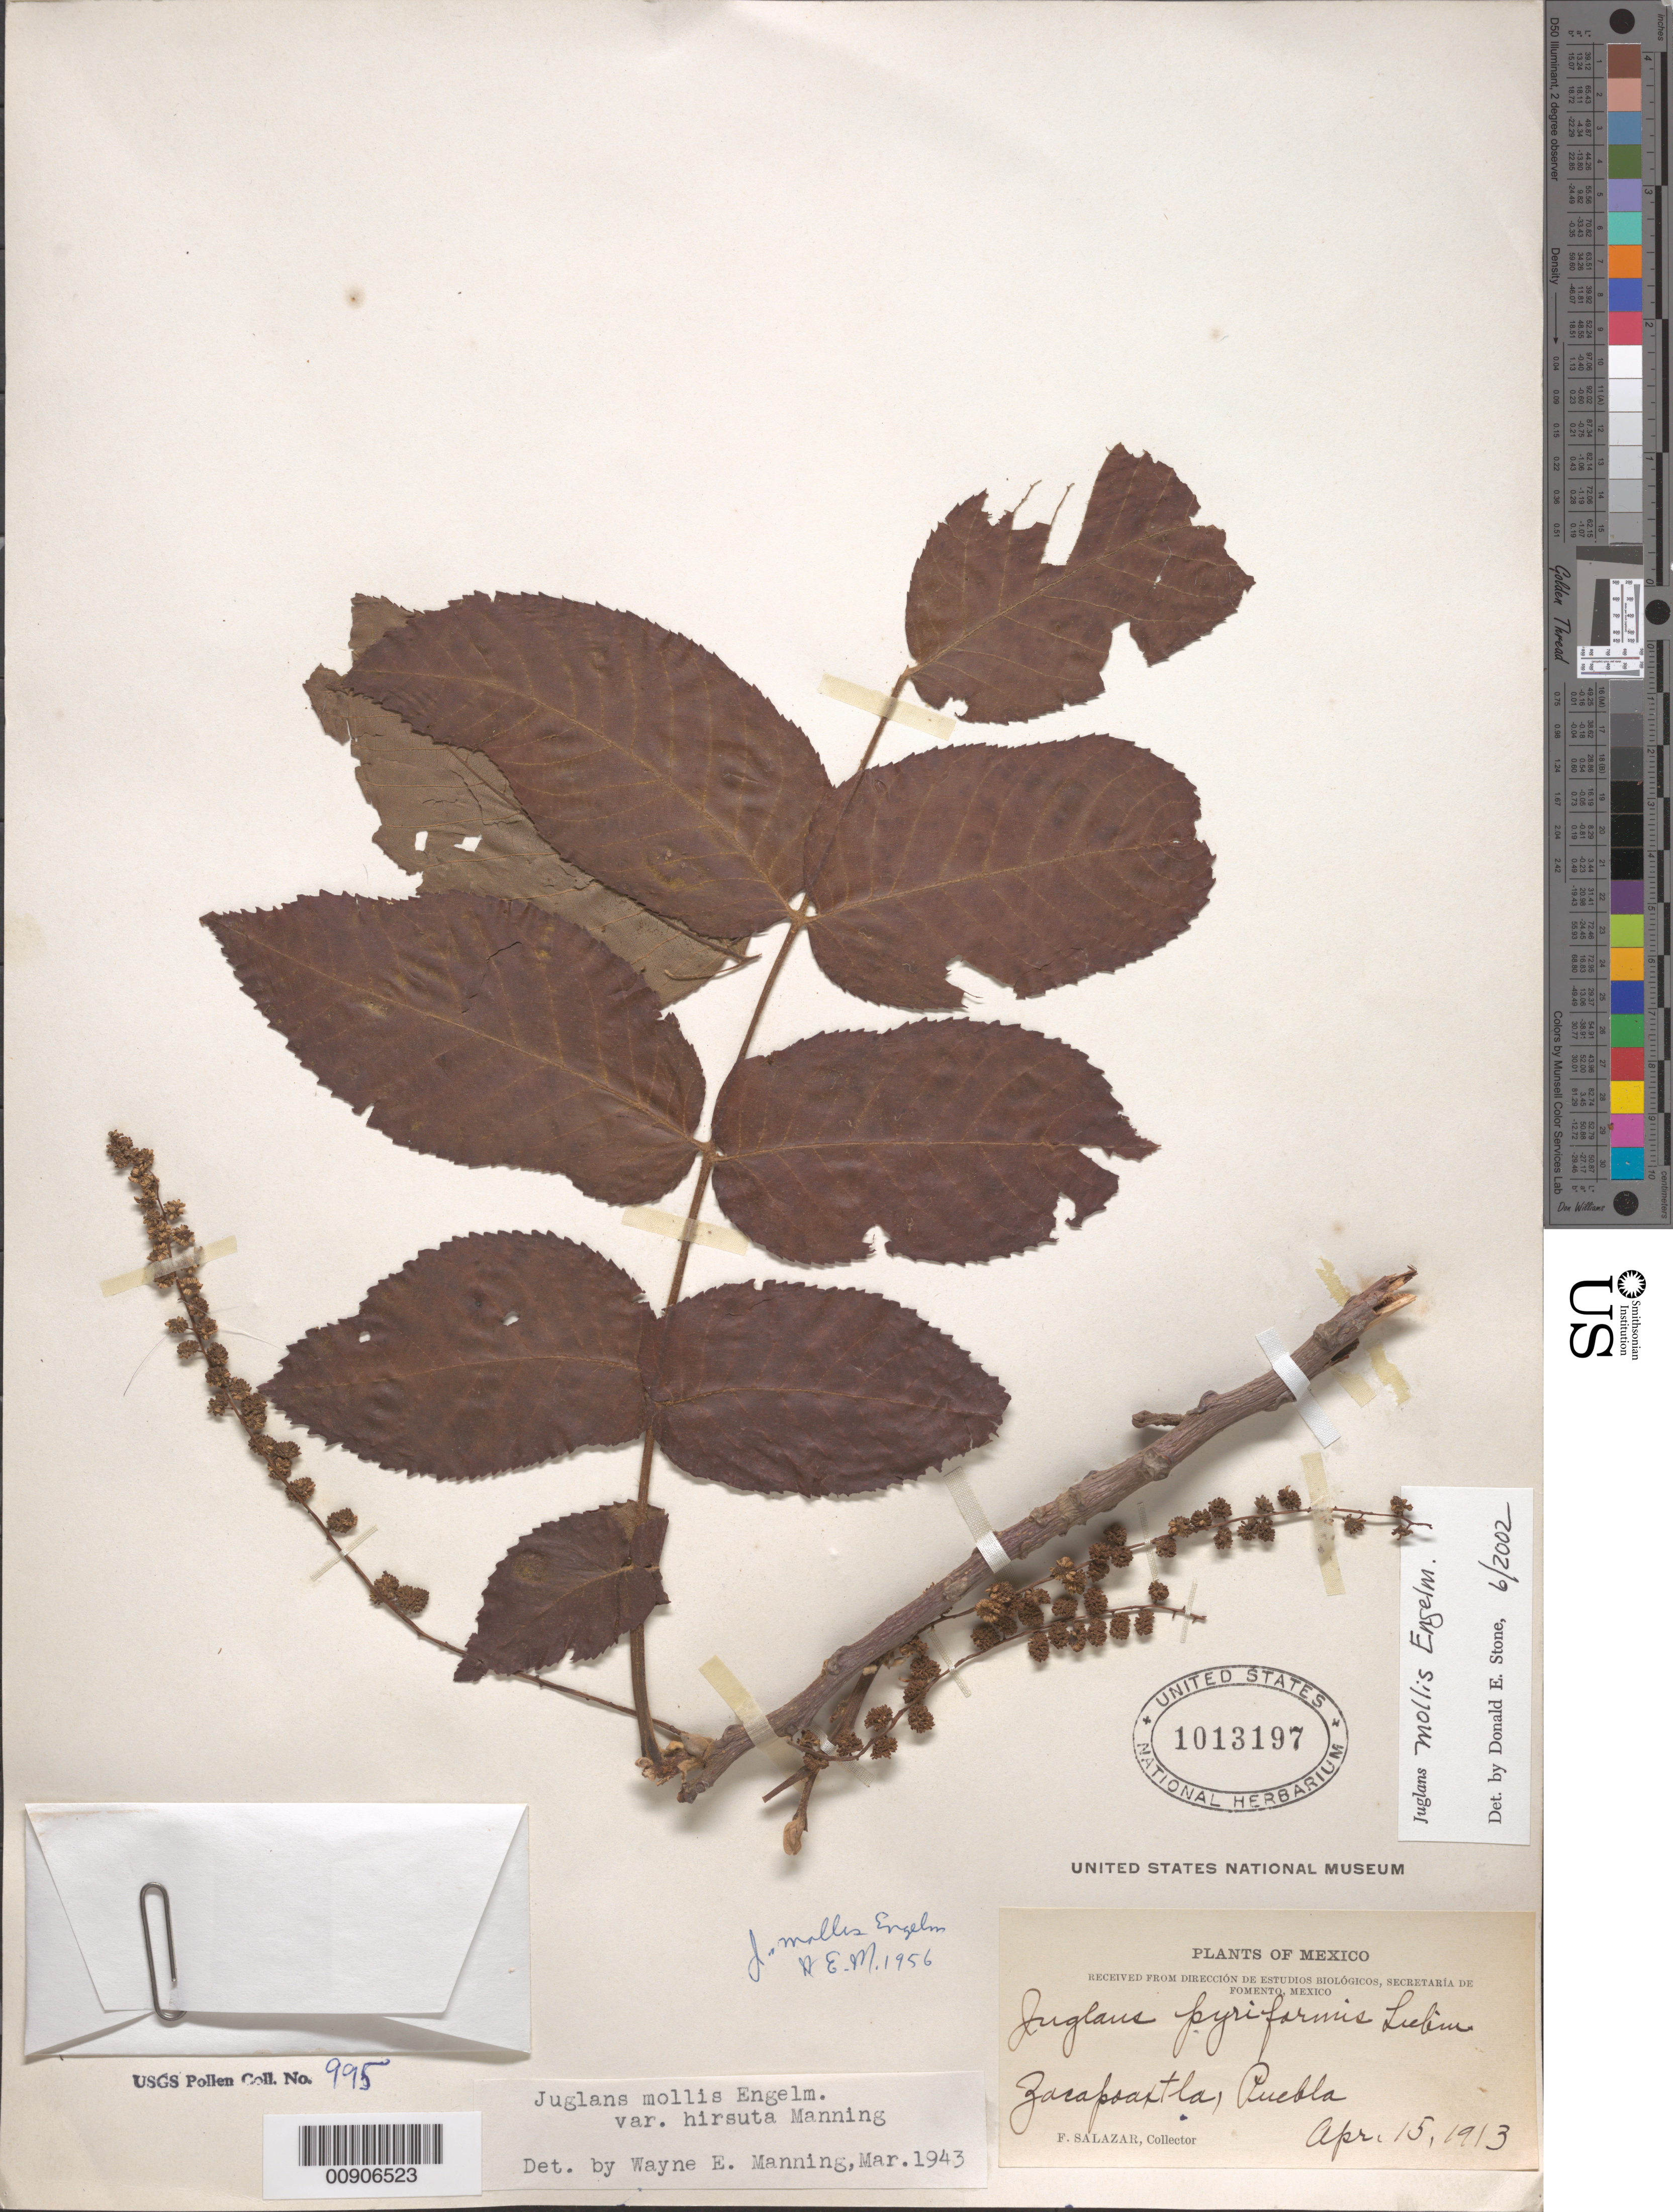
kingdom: Plantae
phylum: Tracheophyta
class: Magnoliopsida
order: Fagales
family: Juglandaceae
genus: Juglans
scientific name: Juglans mollis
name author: Engelm. ex Hemsl.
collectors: F. Salazar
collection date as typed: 15 Apr 1913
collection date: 1913-04-15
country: Mexico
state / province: Puebla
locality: Zacapozxtla, Puebla.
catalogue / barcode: US 1013197